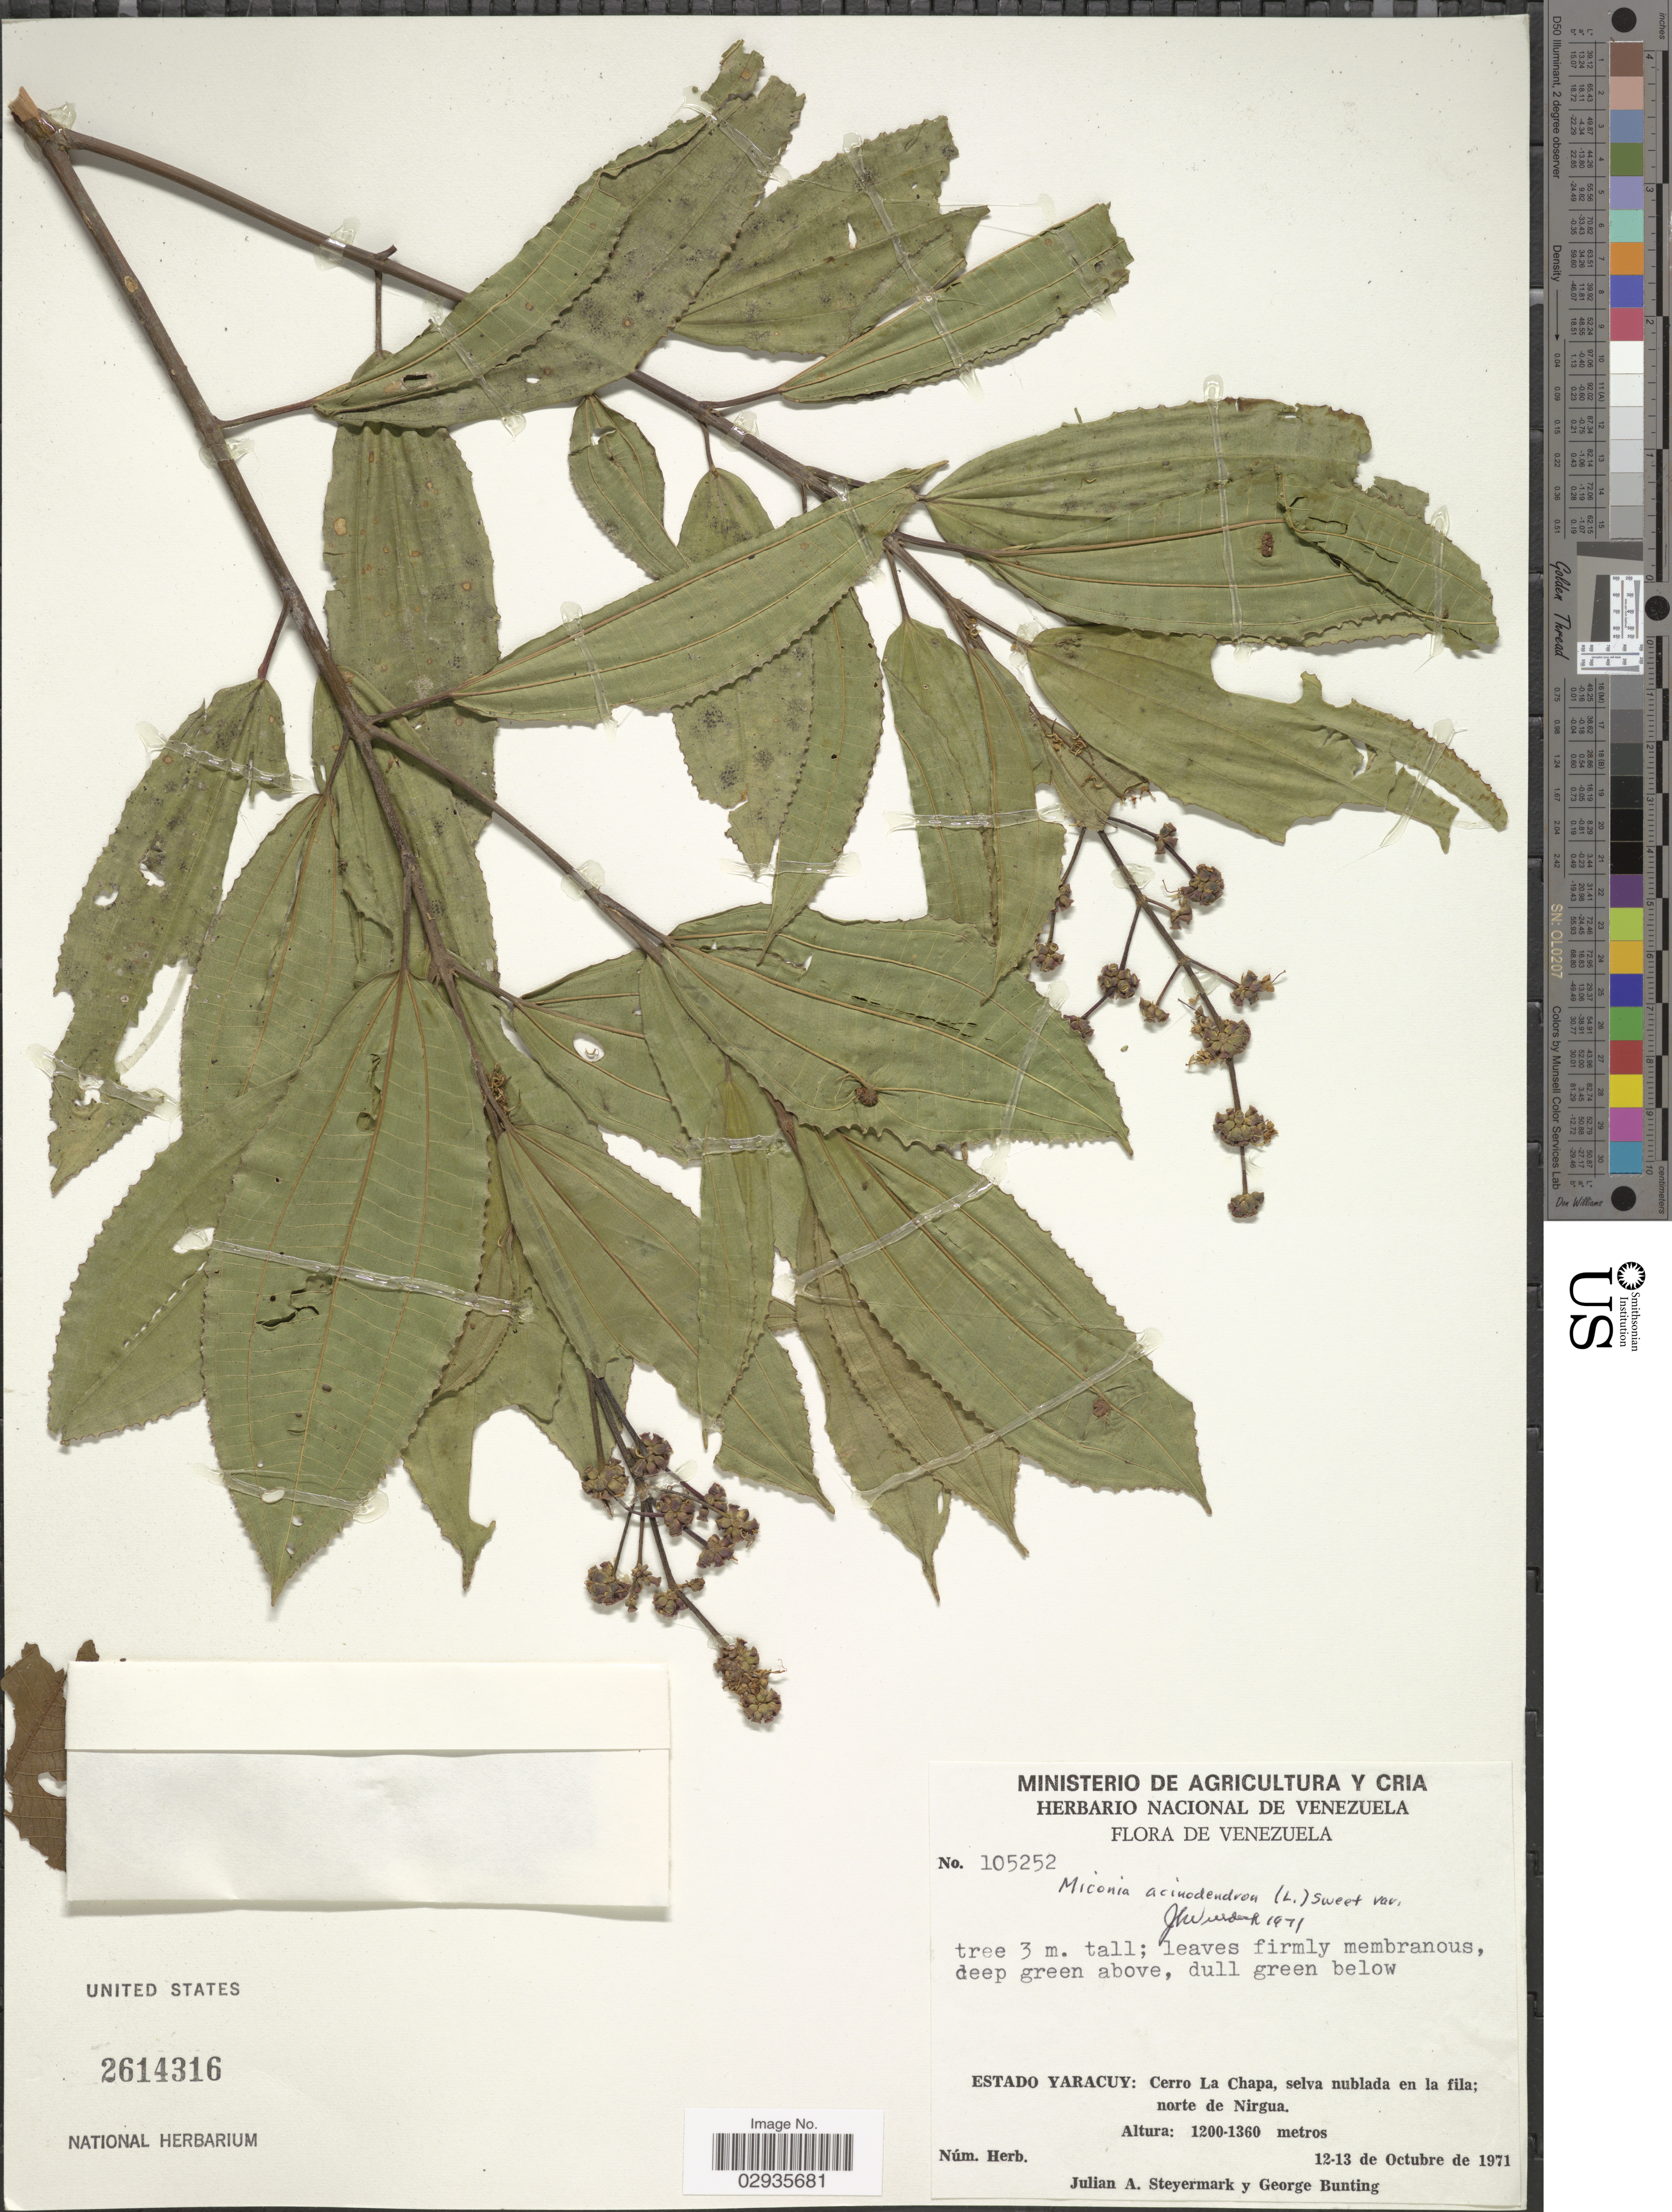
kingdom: Plantae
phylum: Tracheophyta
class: Magnoliopsida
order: Myrtales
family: Melastomataceae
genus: Miconia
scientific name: Miconia acinodendron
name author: (L.) Sweet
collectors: J. Steyermark & G. S. Bunting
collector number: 105252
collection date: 1971-10-12/1971-10-13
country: Venezuela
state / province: Yaracuy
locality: Cerro La Chapa, selva nublada en la fila; norte de Nirgua.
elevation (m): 1200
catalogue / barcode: US 2614316